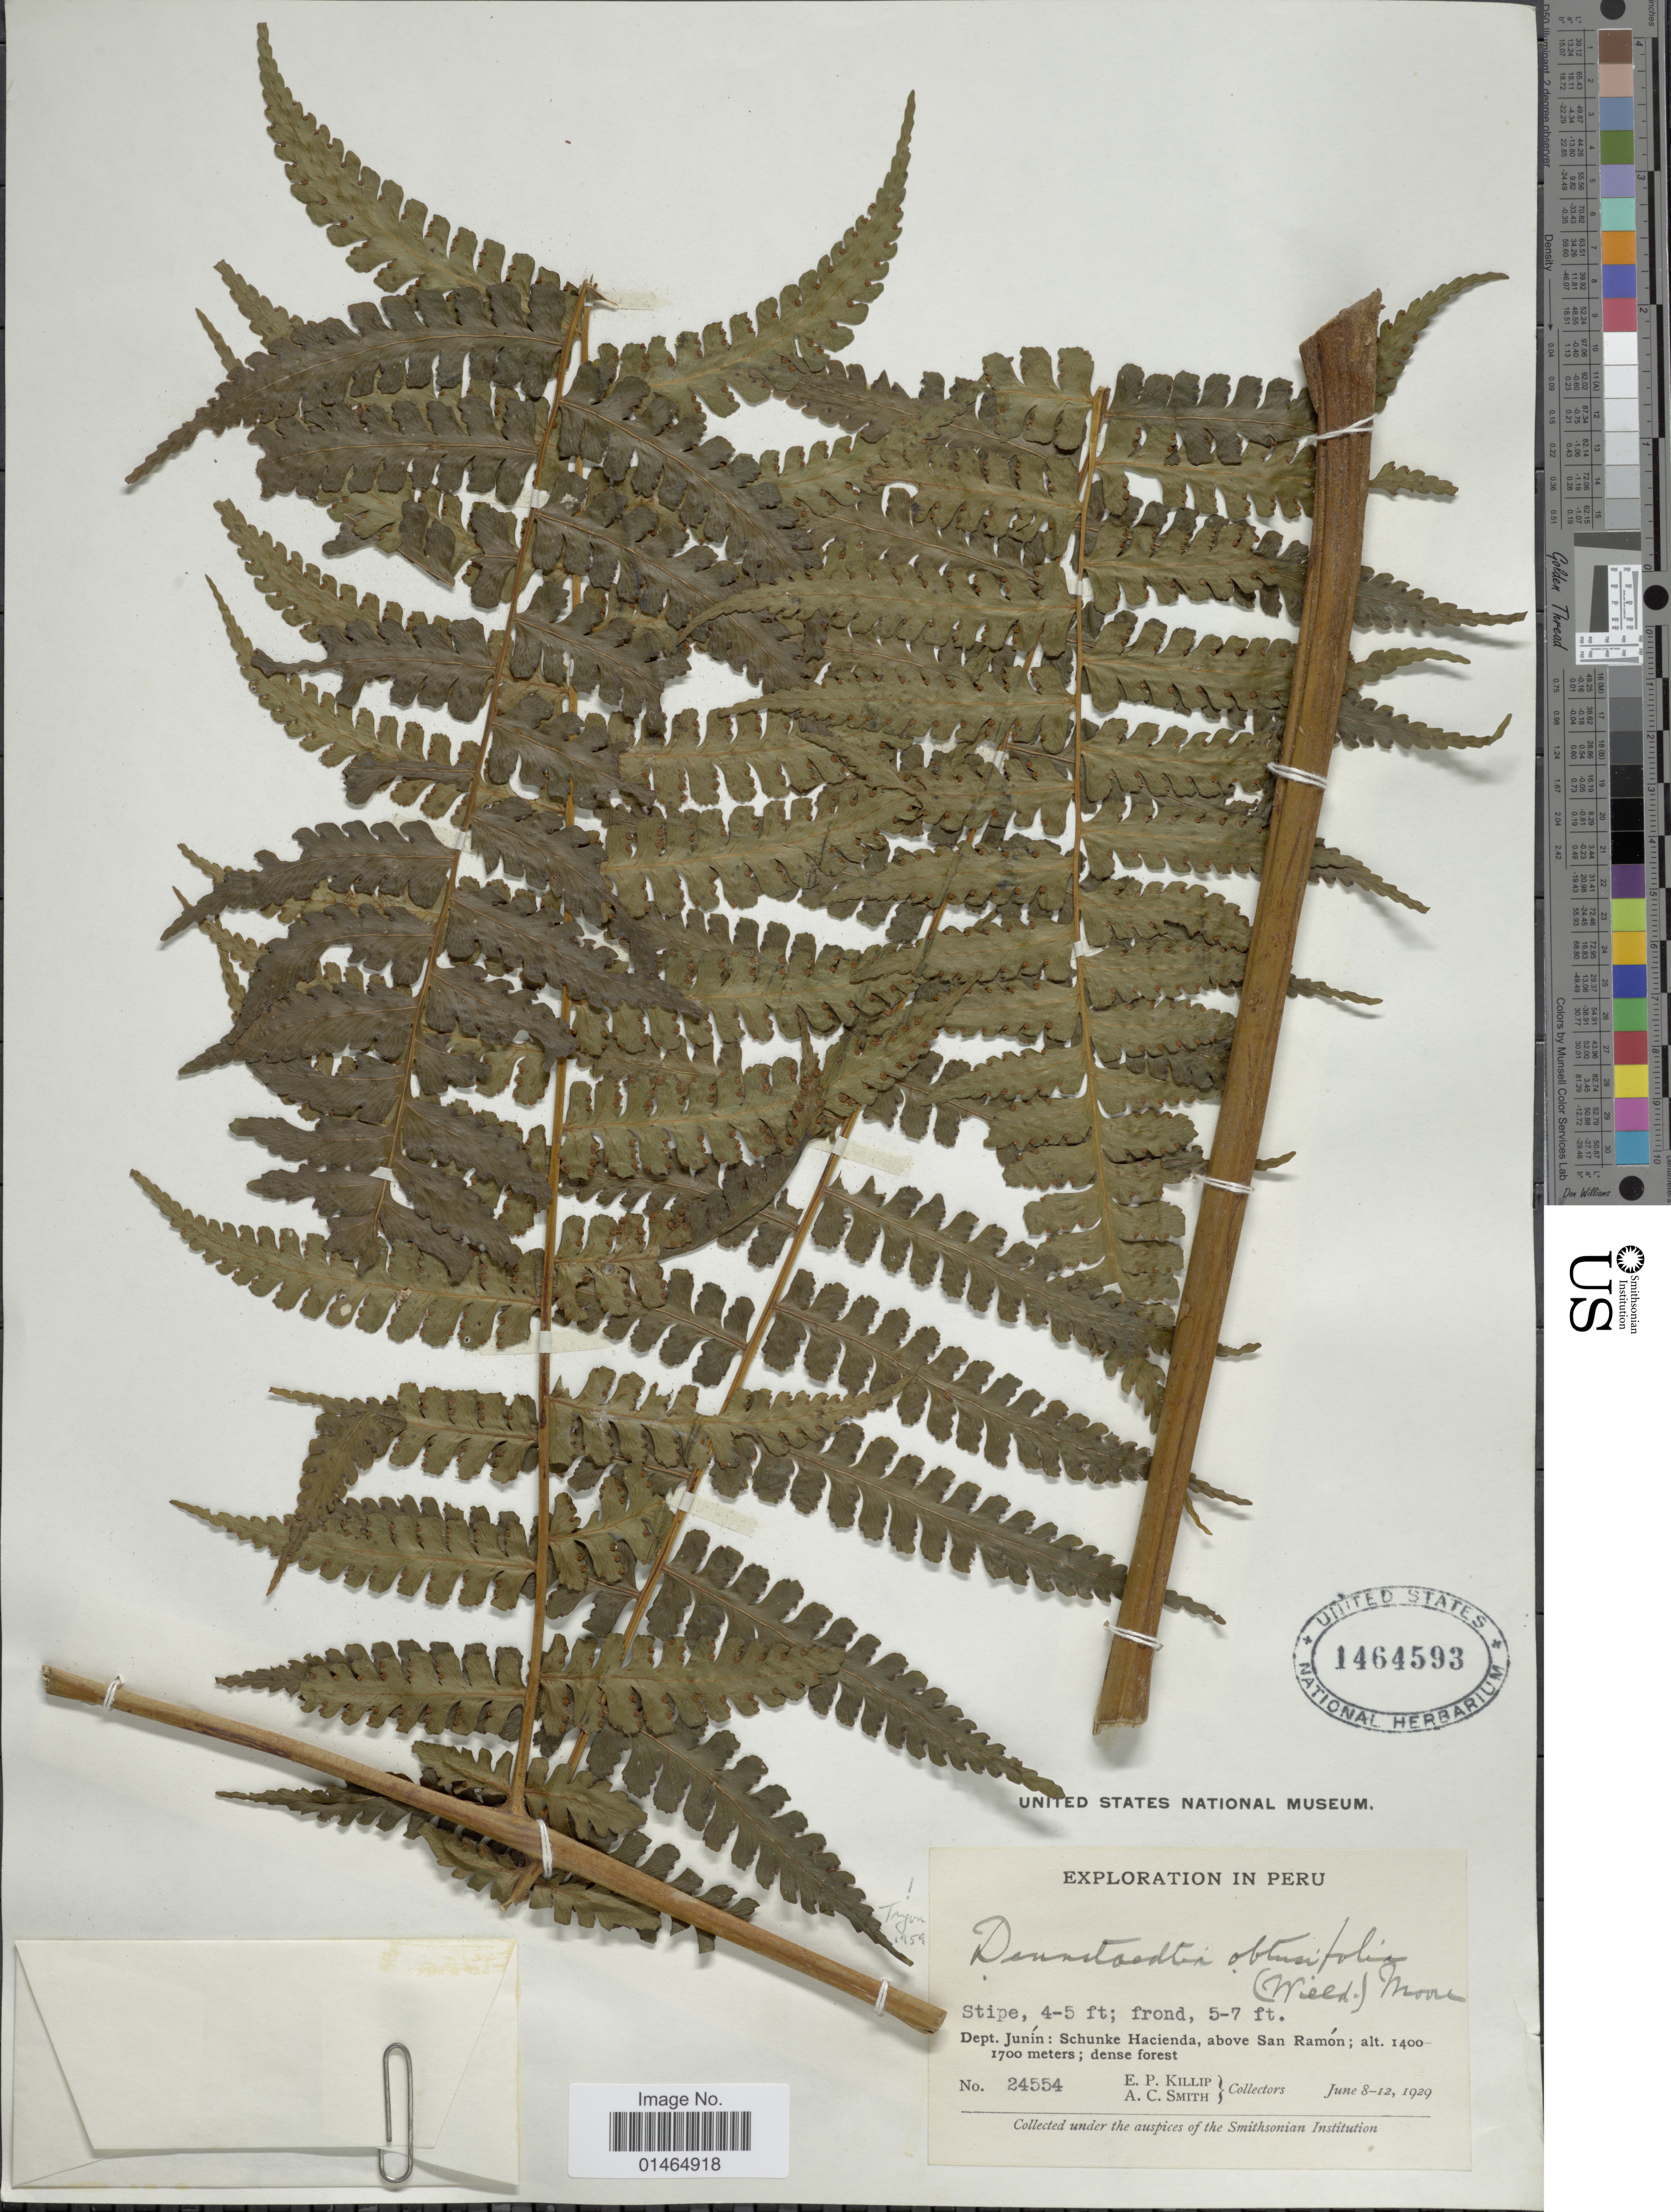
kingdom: Plantae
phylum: Tracheophyta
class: Polypodiopsida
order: Polypodiales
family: Dennstaedtiaceae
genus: Dennstaedtia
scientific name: Dennstaedtia obtusifolia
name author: (Willd.) T. Moore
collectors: E. P. Killip & A. C. Smith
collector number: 24554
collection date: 1929-06-08/1929-06-12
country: Peru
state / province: Junín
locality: Schunke Hacienda, above San Ramón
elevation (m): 1400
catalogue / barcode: US 1464593